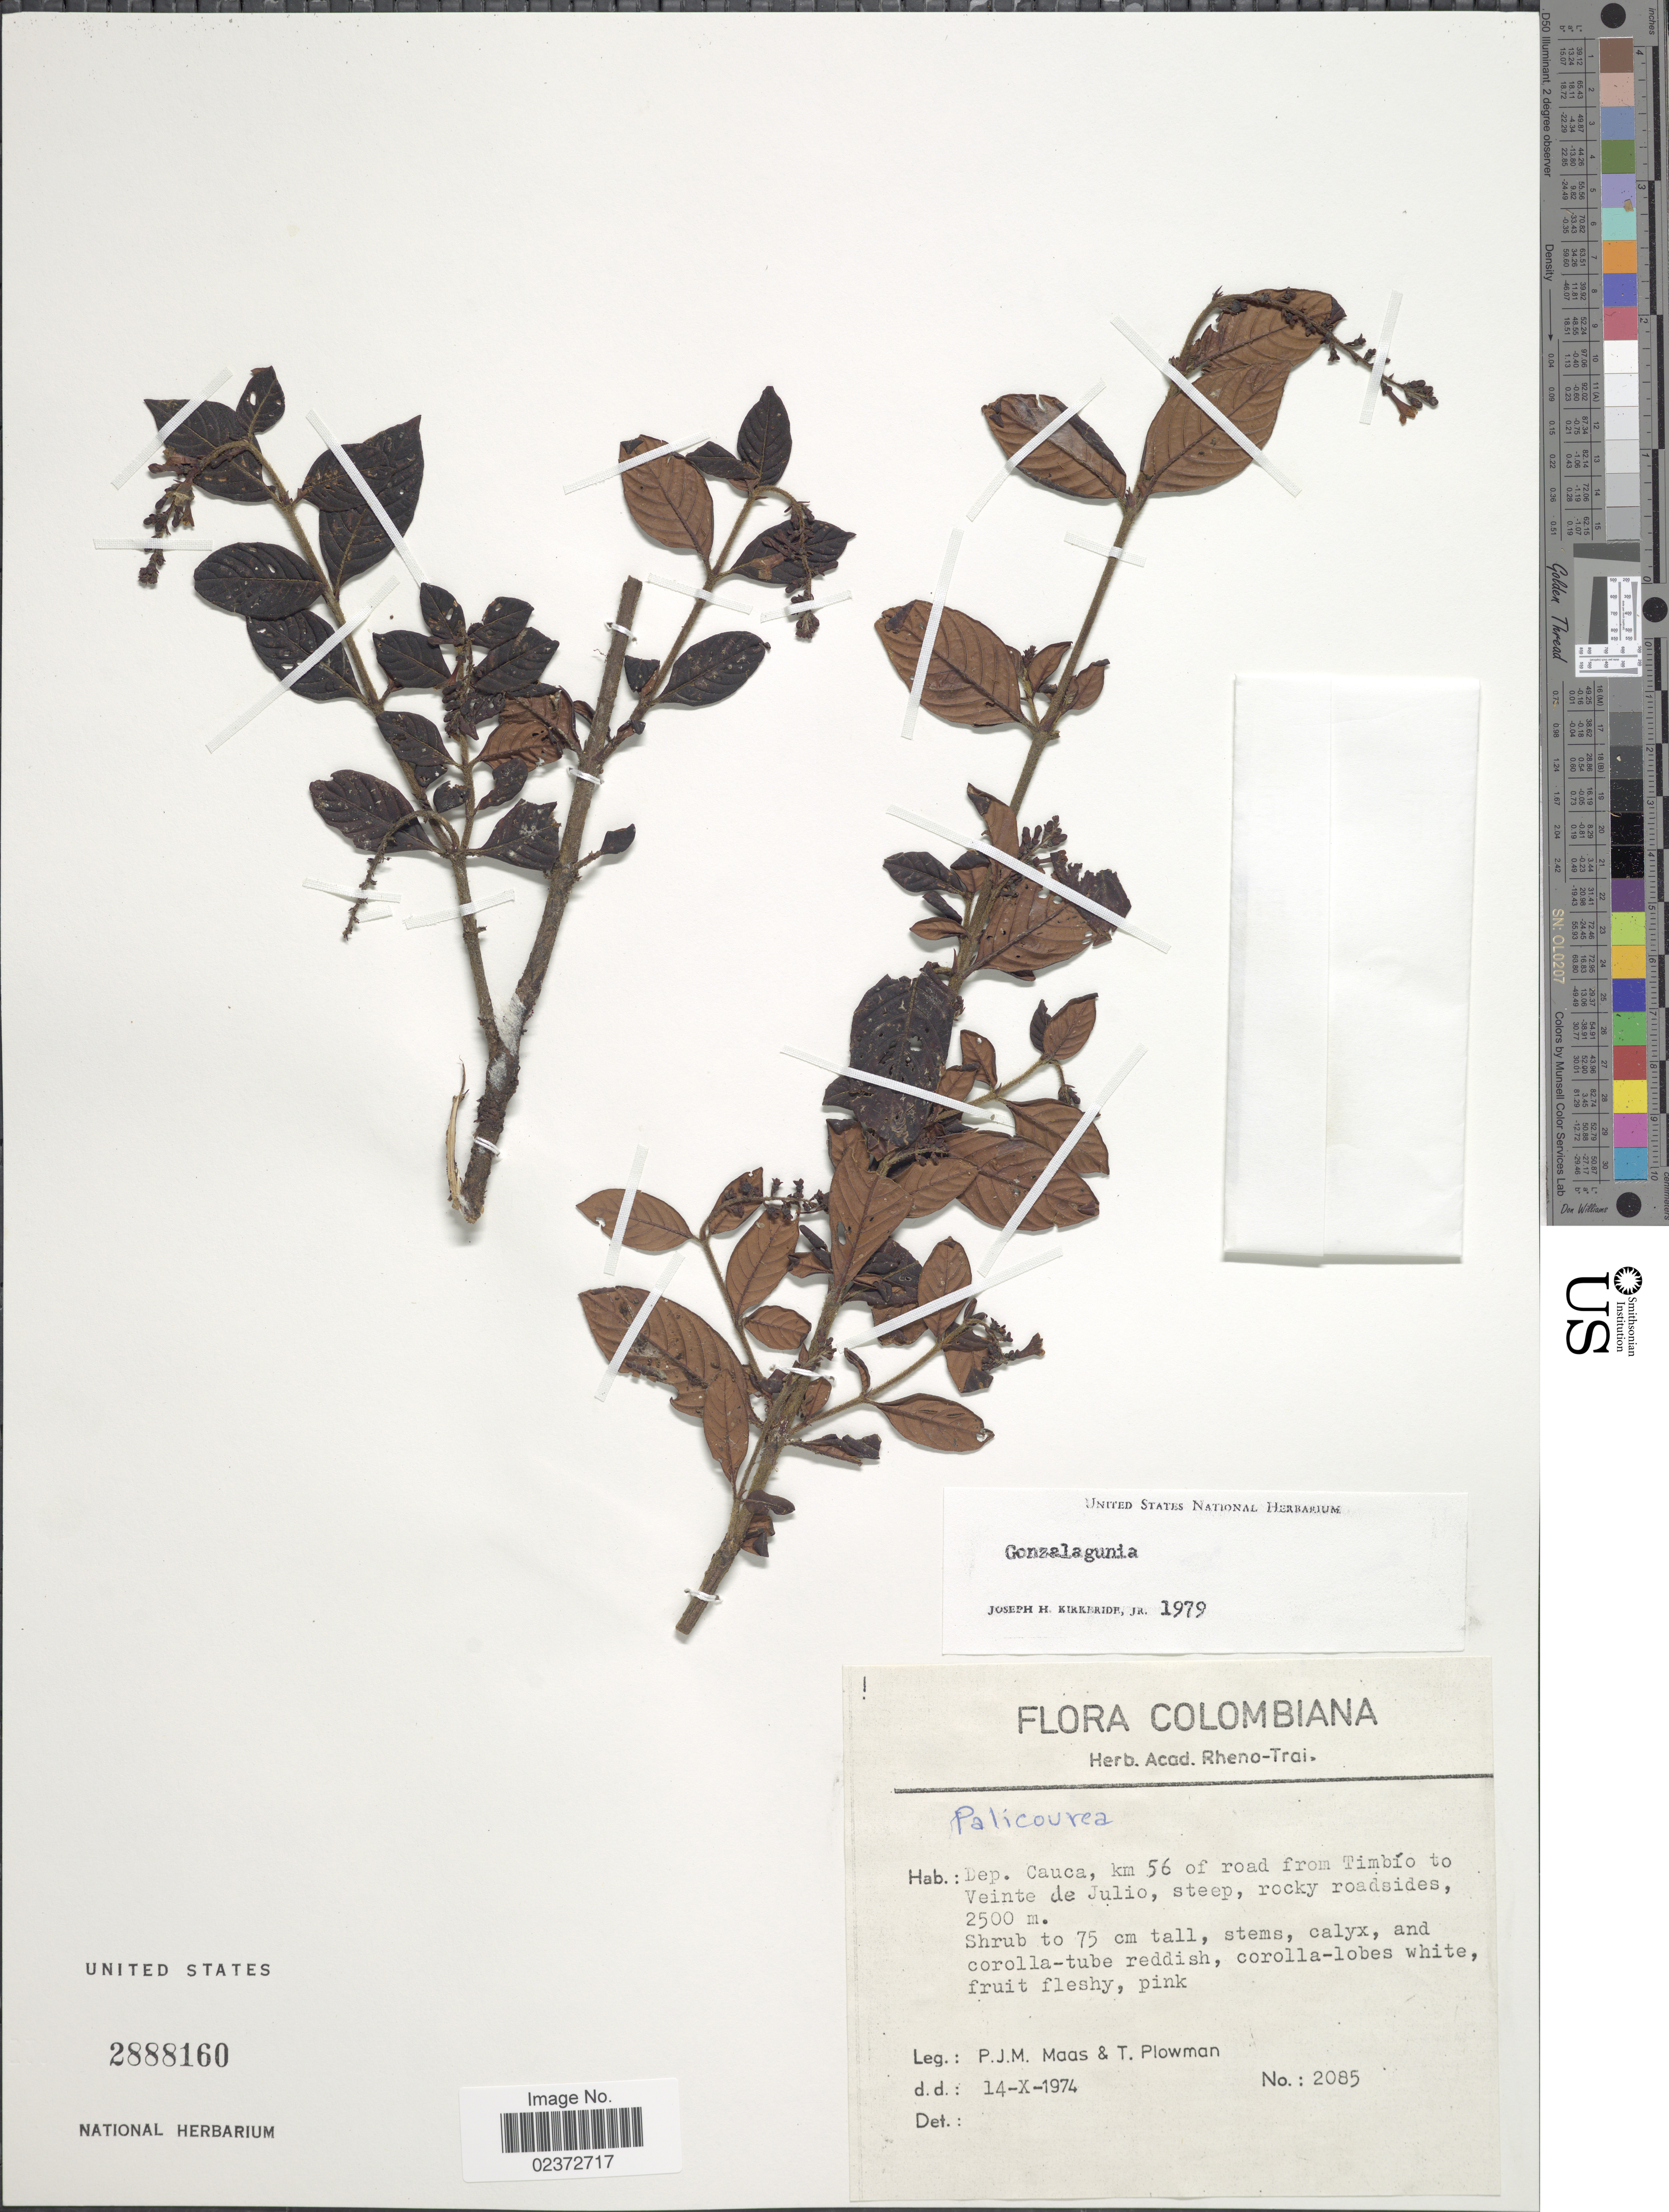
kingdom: Plantae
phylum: Tracheophyta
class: Magnoliopsida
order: Gentianales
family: Rubiaceae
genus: Gonzalagunia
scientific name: Gonzalagunia discolor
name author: Standl.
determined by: Giraldo, Sebastian, (E), Royal Botanic Gardens (Edinburgh) (UNITED KINGDOM)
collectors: P. Maas & T. Plowman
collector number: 2085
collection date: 1974-10-14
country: Colombia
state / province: Cauca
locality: km 56 of road from Timbio to Veinte de Julio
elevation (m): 2500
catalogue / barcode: US 2888160